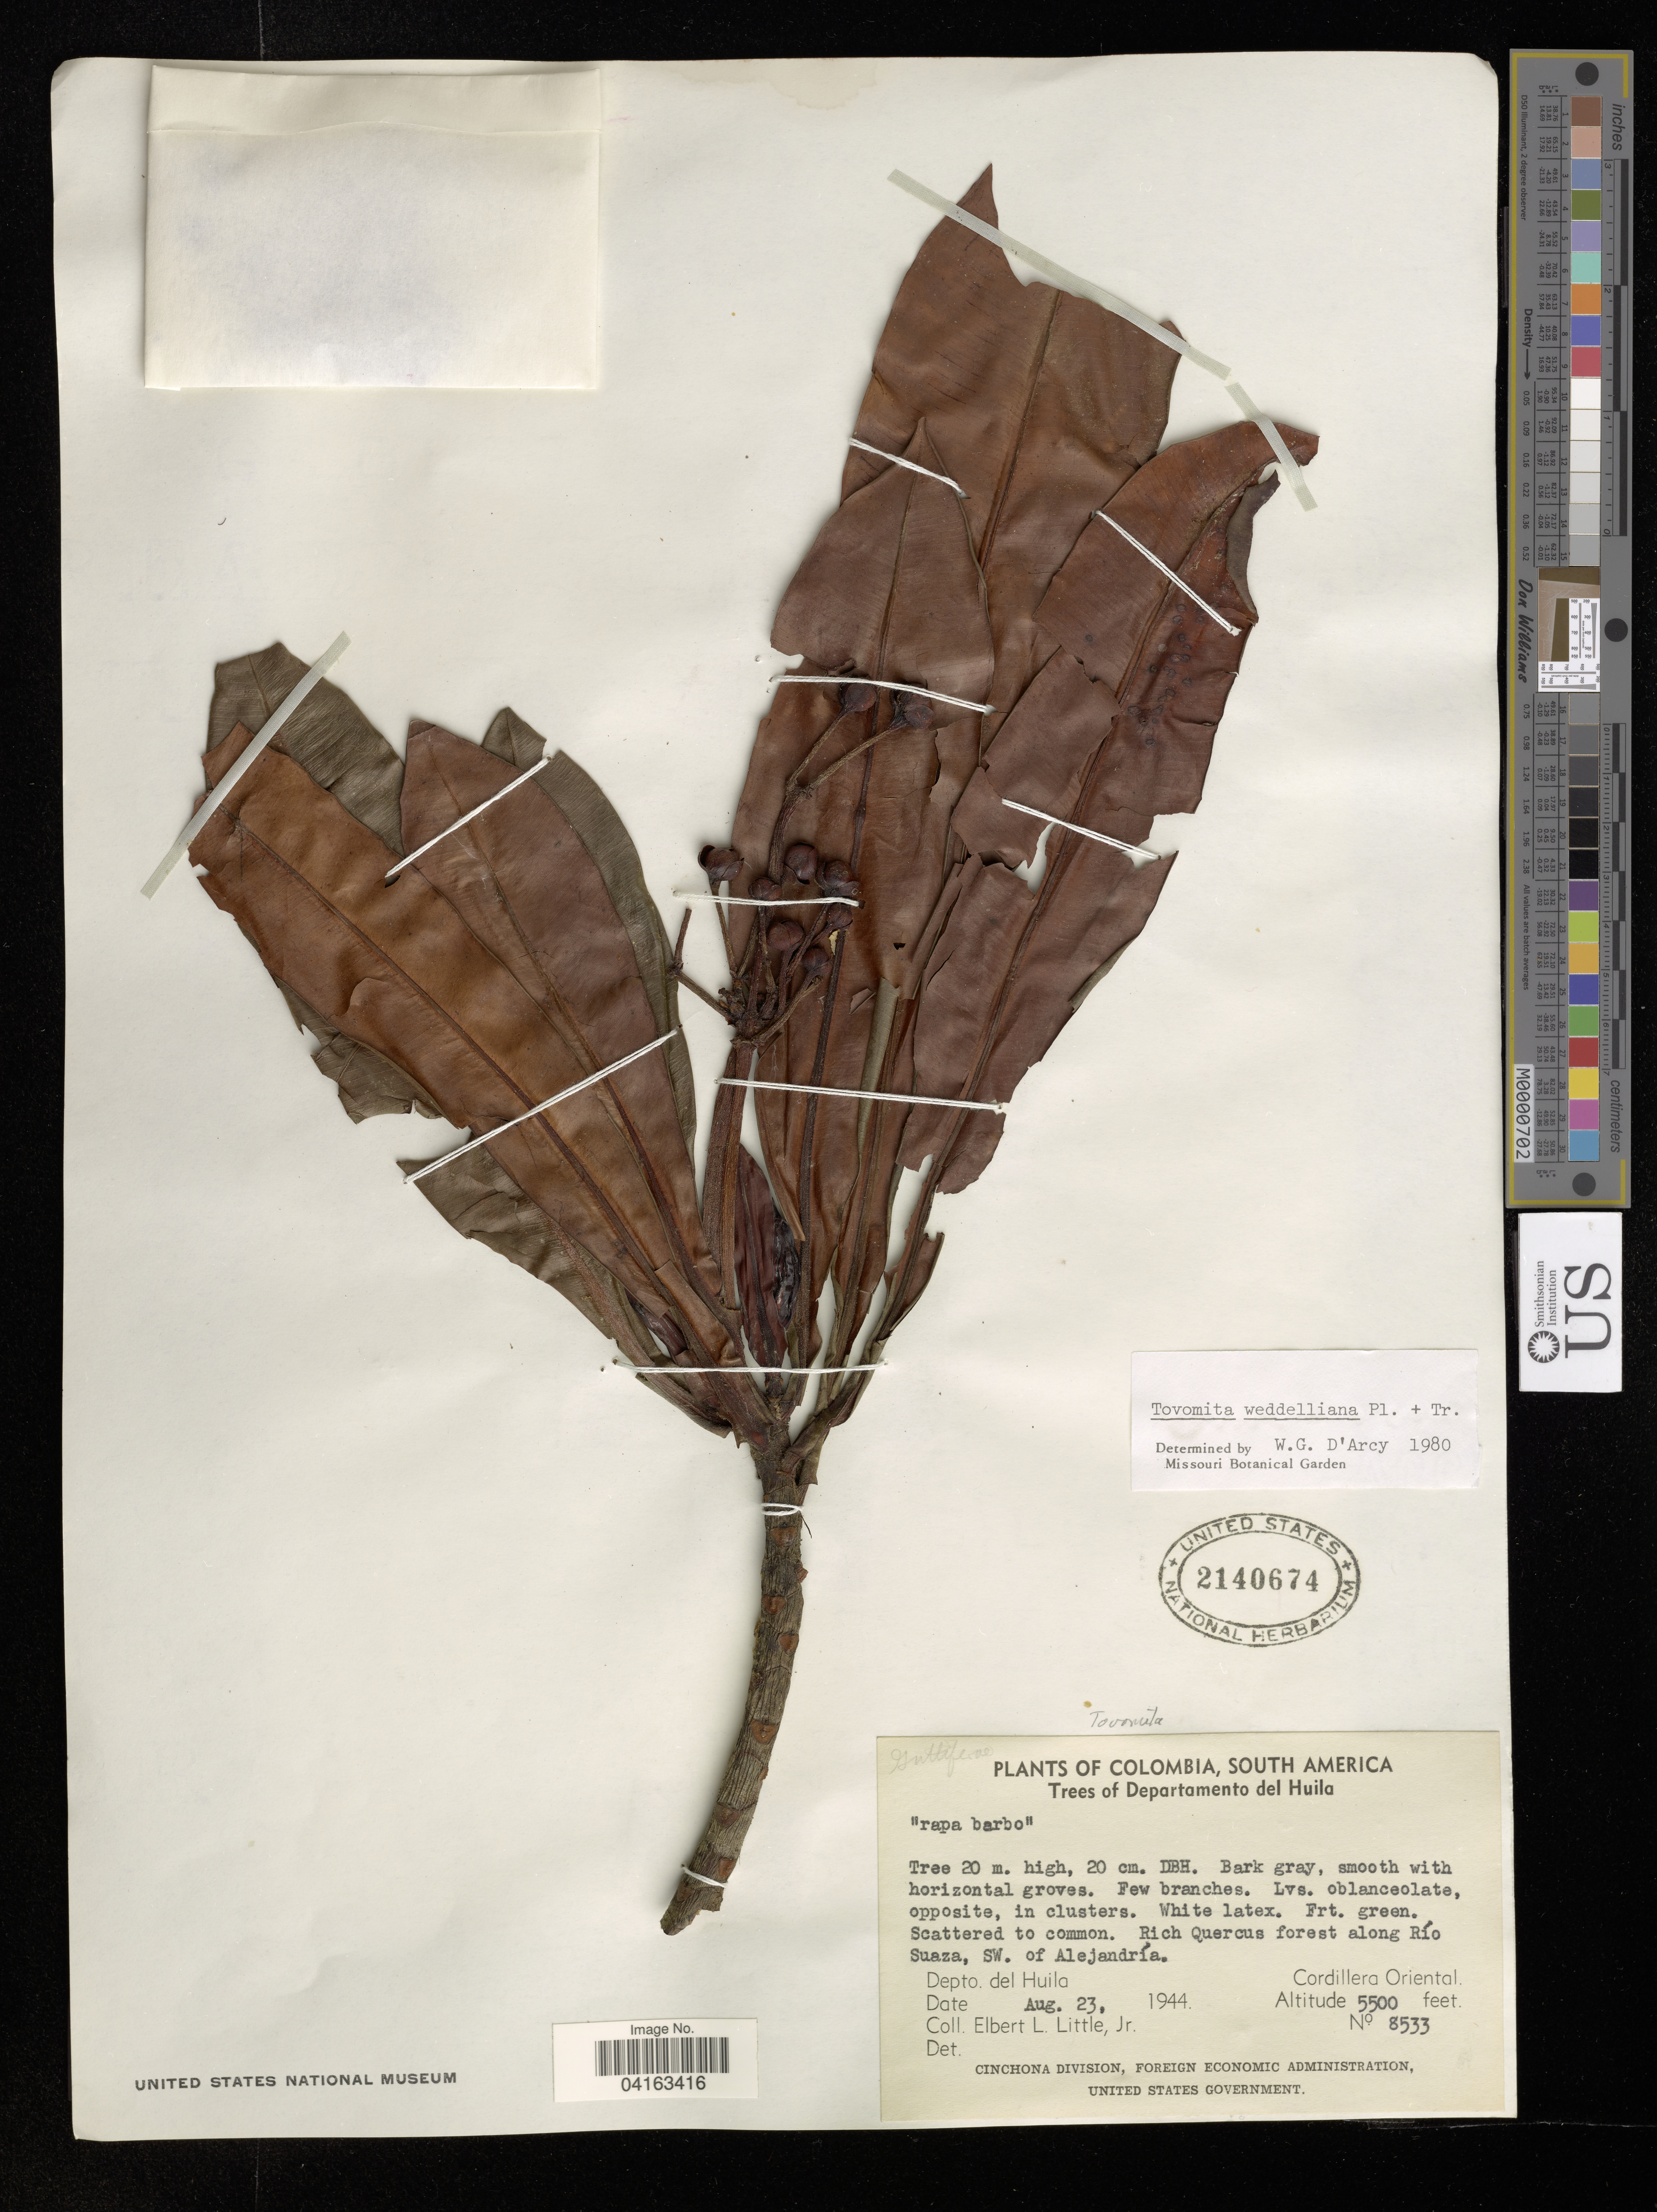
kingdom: Plantae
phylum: Tracheophyta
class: Magnoliopsida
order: Malpighiales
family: Clusiaceae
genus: Tovomita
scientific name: Tovomita weddelliana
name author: Planch. & Triana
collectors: E. L. Little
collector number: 8533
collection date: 1944-08-23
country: Colombia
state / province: Huila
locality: Rich Quercus forest along Río Suaza, SW. of Alejandría. Depto. del Huila. Cordillera Oriental.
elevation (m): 1676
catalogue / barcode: US 2140674